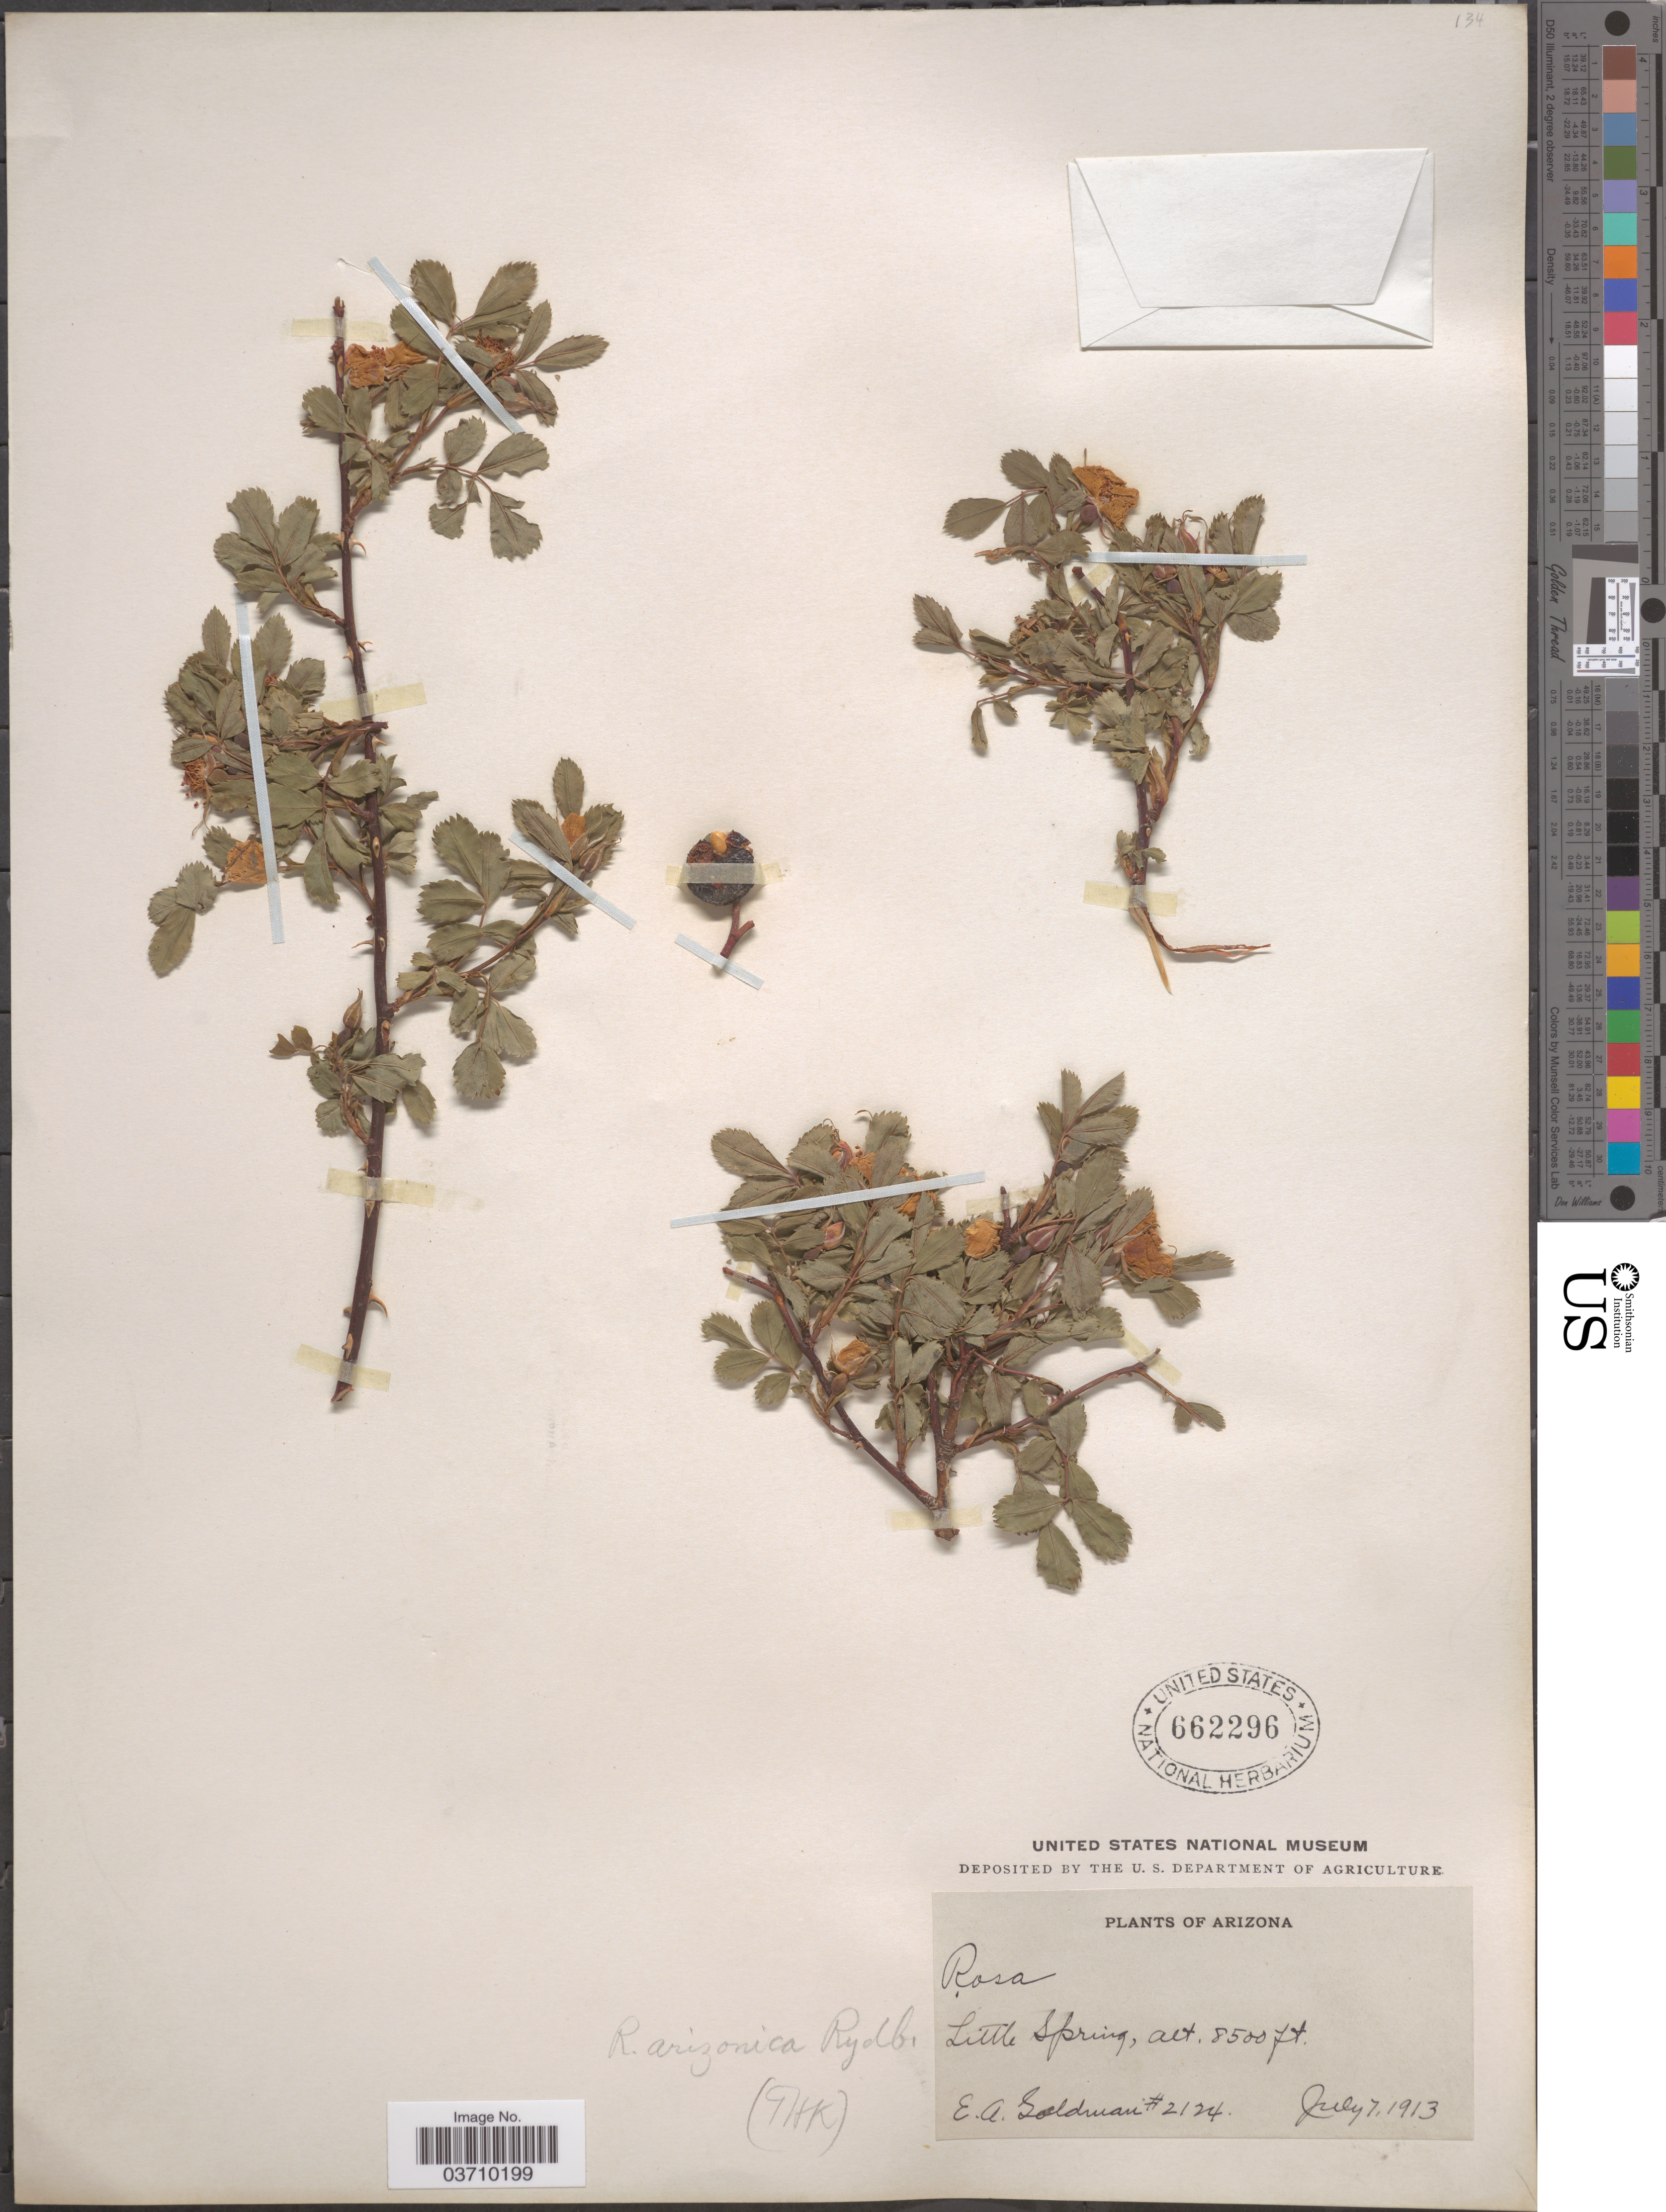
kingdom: Plantae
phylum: Tracheophyta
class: Magnoliopsida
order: Rosales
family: Rosaceae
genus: Rosa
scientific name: Rosa arizonica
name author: Rydb.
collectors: E. A. Goldman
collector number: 2124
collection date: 1913-07-07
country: United States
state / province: Arizona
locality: Little Spring.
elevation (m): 2591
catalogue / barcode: US 662296